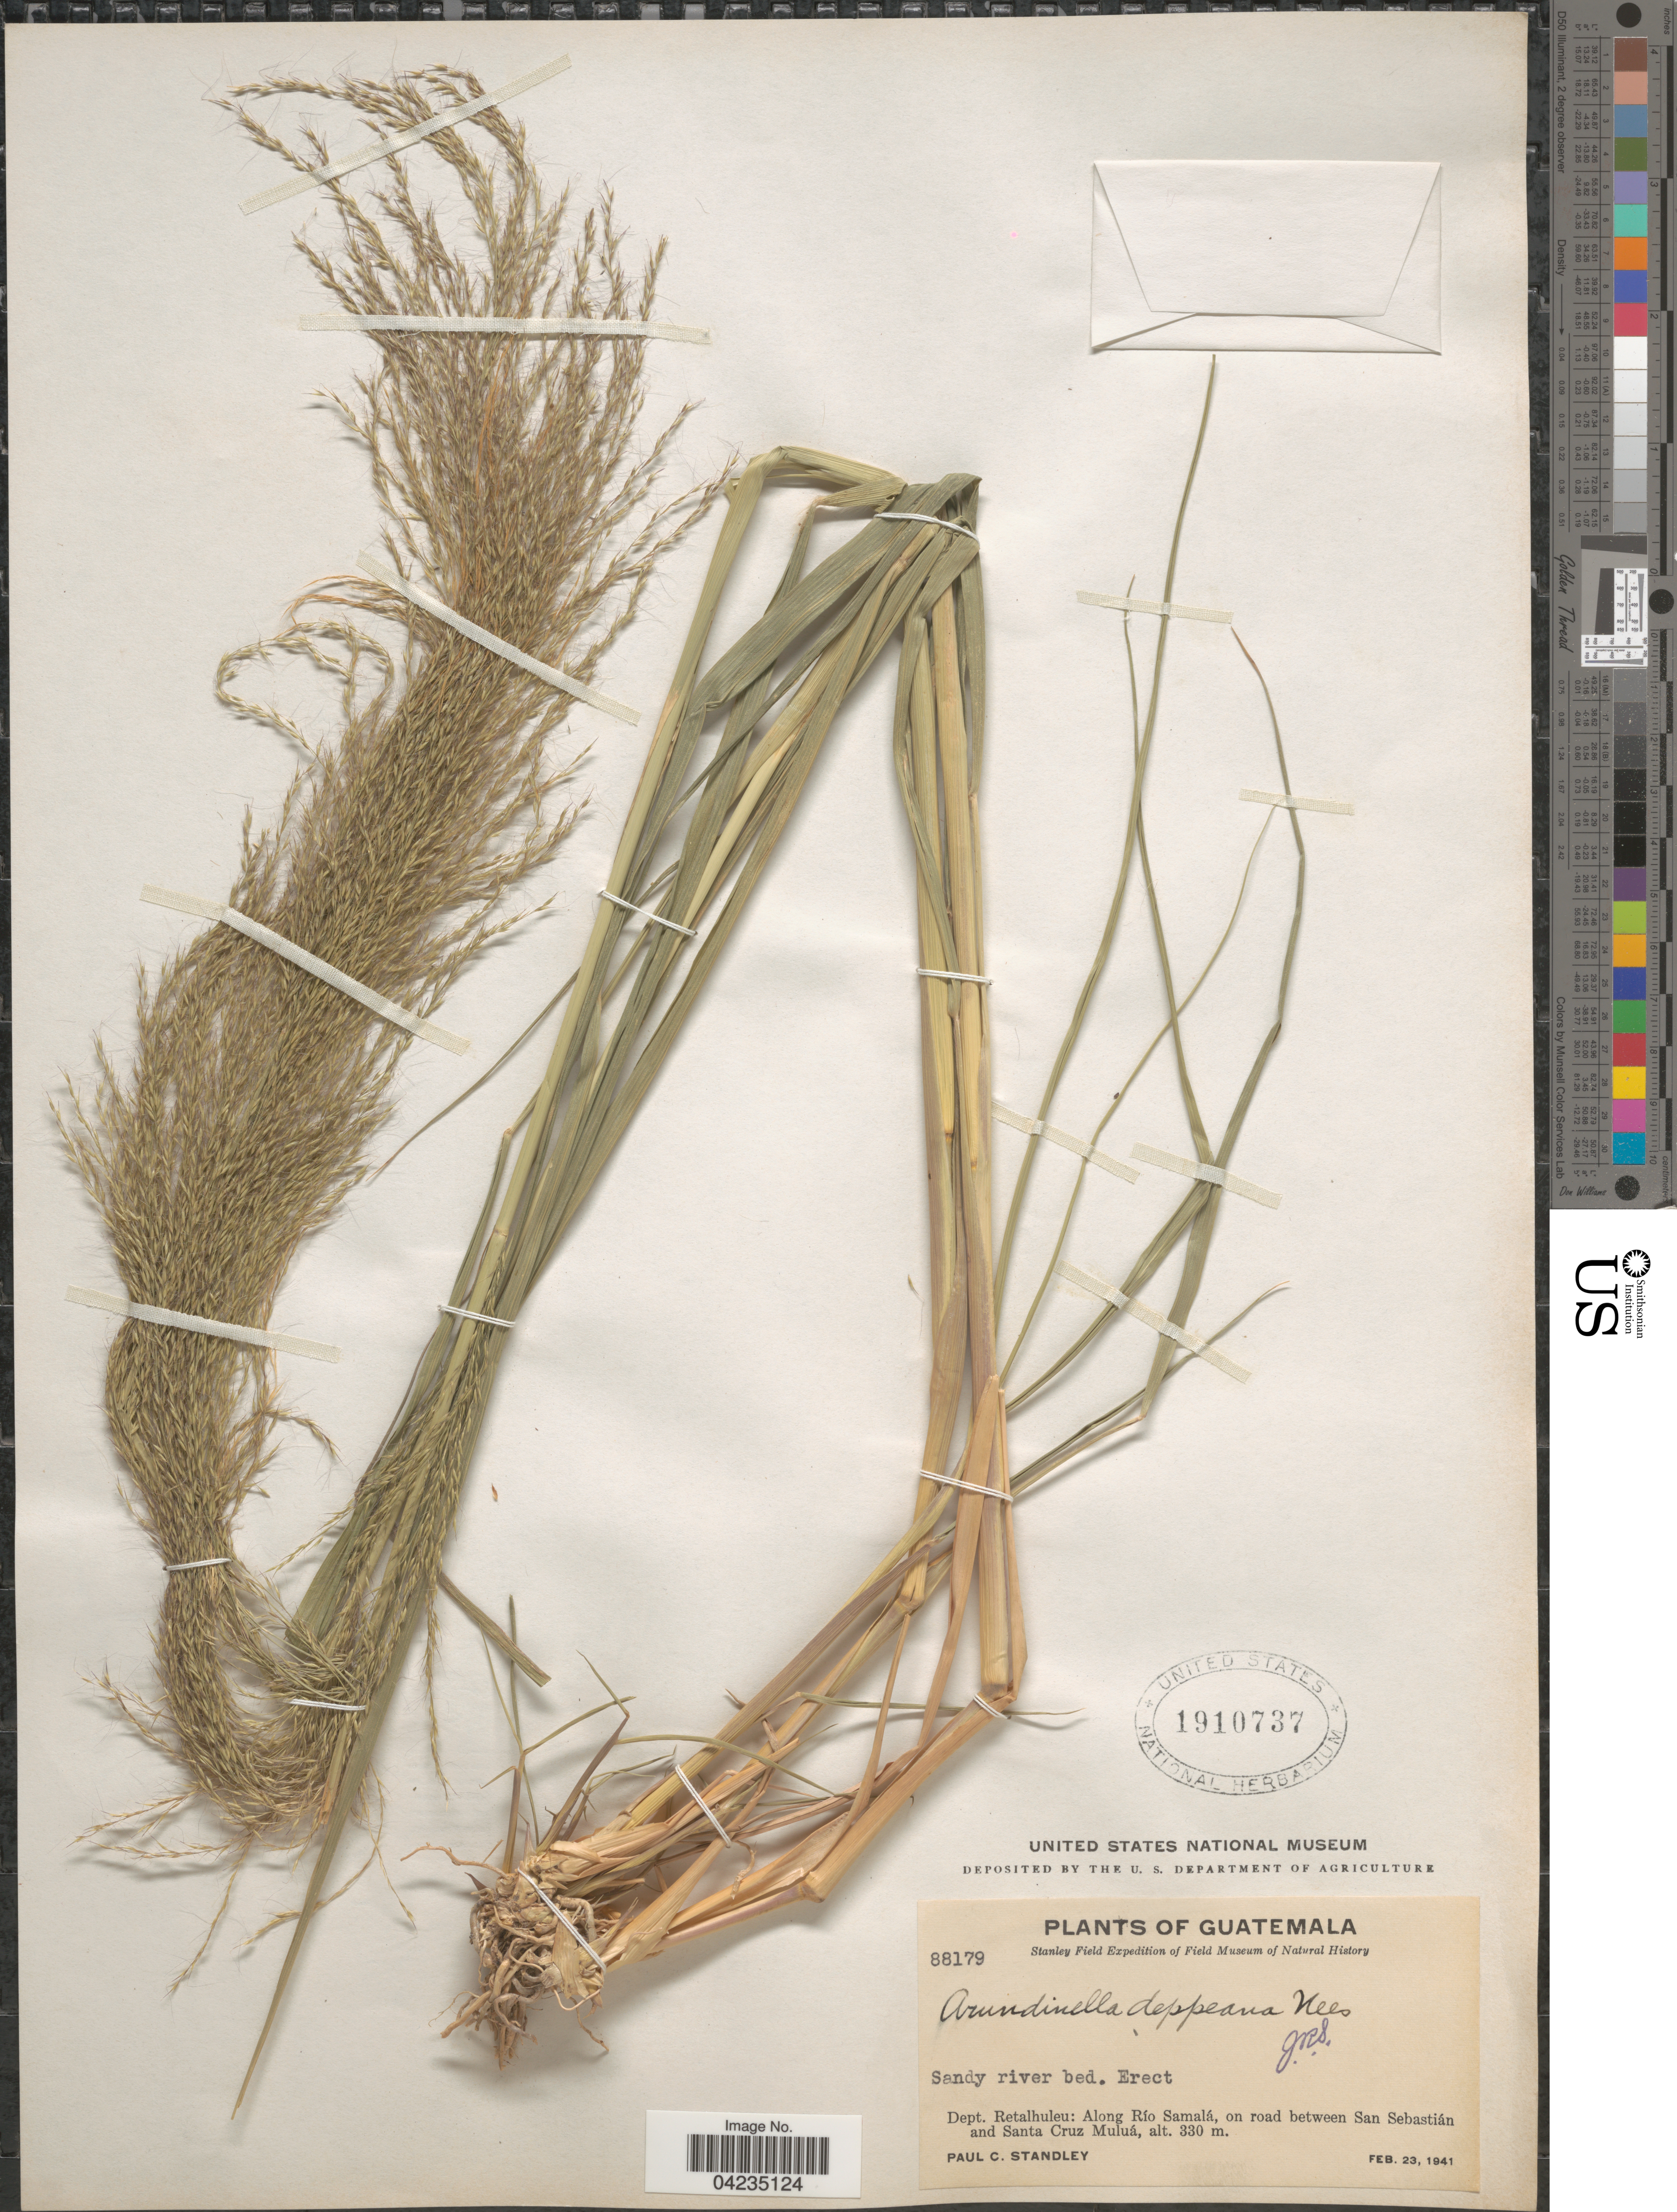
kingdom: Plantae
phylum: Tracheophyta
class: Liliopsida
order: Poales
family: Poaceae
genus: Arundinella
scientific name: Arundinella deppeana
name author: Nees ex Steud.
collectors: P. C. Standley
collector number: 88179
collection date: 1941-02-23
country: Guatemala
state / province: Retalhuleu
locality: Stanley Field Expedition. Dept. Retalhuleu: Along Río Samalá, on road between San Sebastián and Santa Cruz Muluá.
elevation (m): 330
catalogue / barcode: US 1910737